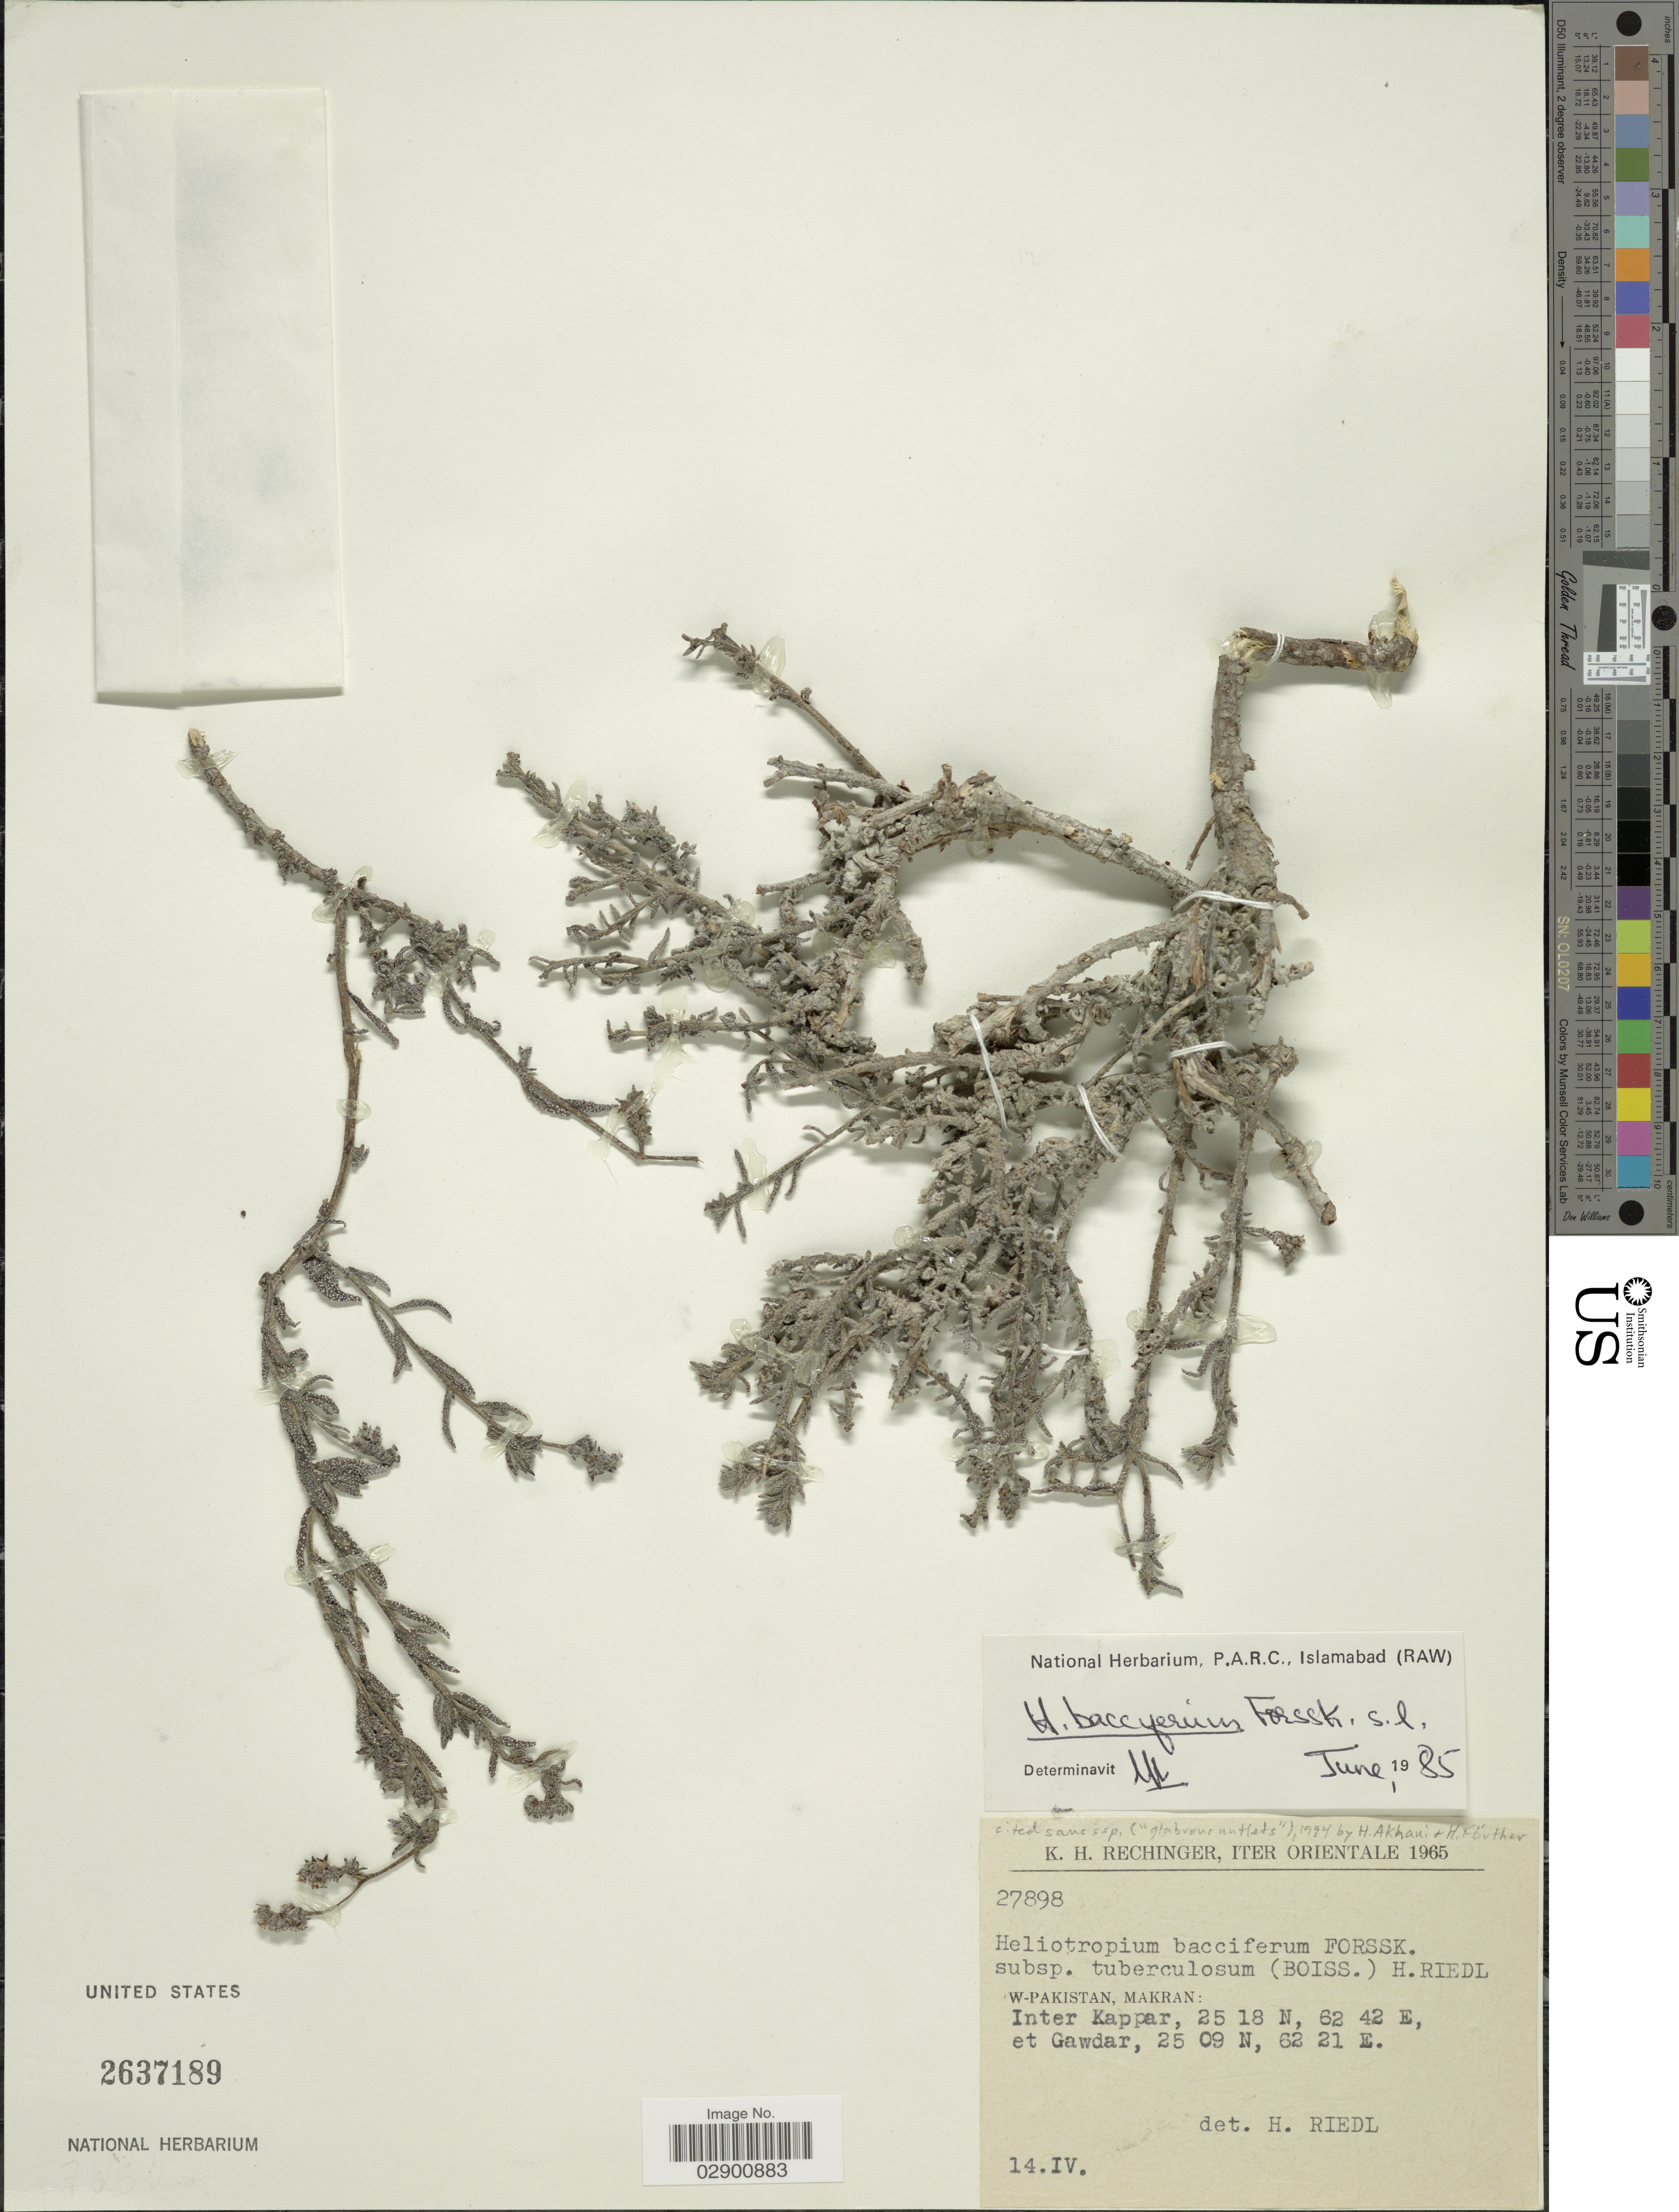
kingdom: Plantae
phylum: Tracheophyta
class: Magnoliopsida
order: Boraginales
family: Heliotropiaceae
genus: Heliotropium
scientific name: Heliotropium bacciferum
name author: Forssk.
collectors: K. H. Rechinger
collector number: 27898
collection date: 1965-04-14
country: Pakistan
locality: W-Pakistan, Makran: Inter Kappat, et Gawdar.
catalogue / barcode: US 2637189